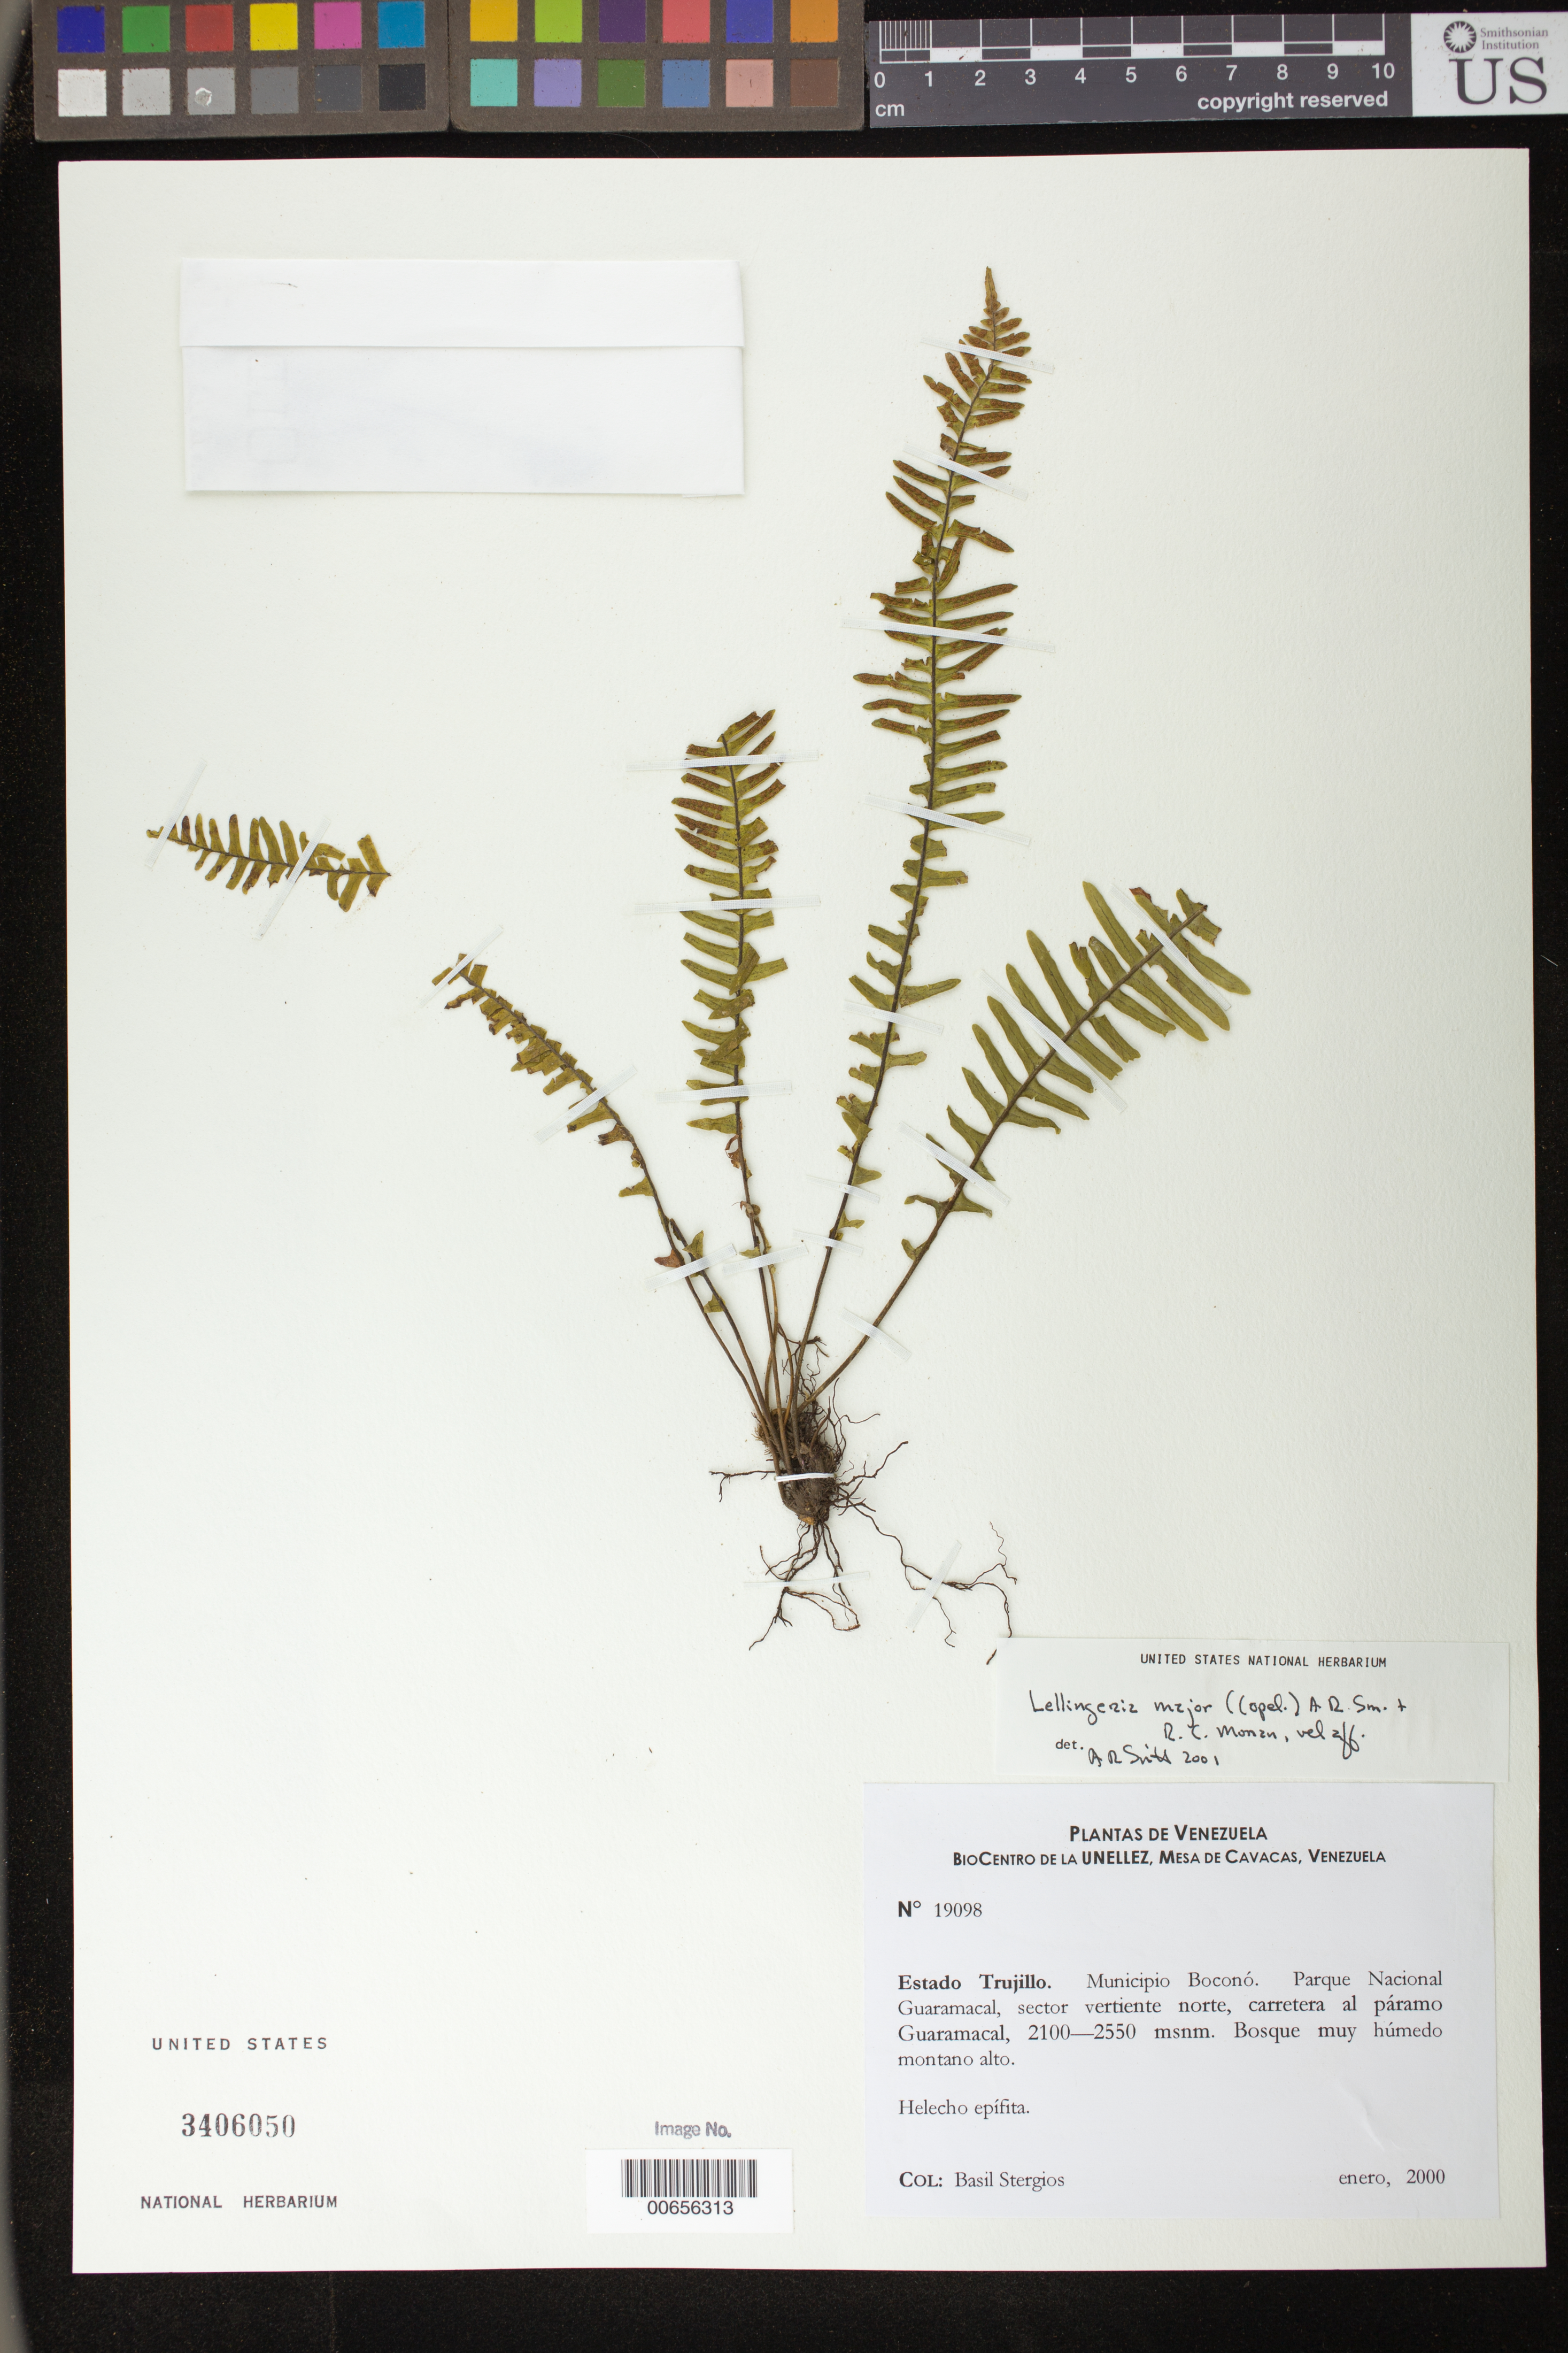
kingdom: Plantae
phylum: Tracheophyta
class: Polypodiopsida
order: Polypodiales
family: Polypodiaceae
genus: Lellingeria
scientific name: Lellingeria major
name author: (Copel.) A.R. Sm. & R.C. Moran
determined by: Smith, Alan R., (UC)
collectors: B. G. Stergios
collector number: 19098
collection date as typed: Jan 2000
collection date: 2000-01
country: Venezuela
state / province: Trujillo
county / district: Boconó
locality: Parque Nacional Guaramacal, vertiente N, carretera al páramo Guaramacal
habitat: Bosque muy húmedo montano alto.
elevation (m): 2100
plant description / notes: PORT, UC, US, VEN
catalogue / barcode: US 3406050